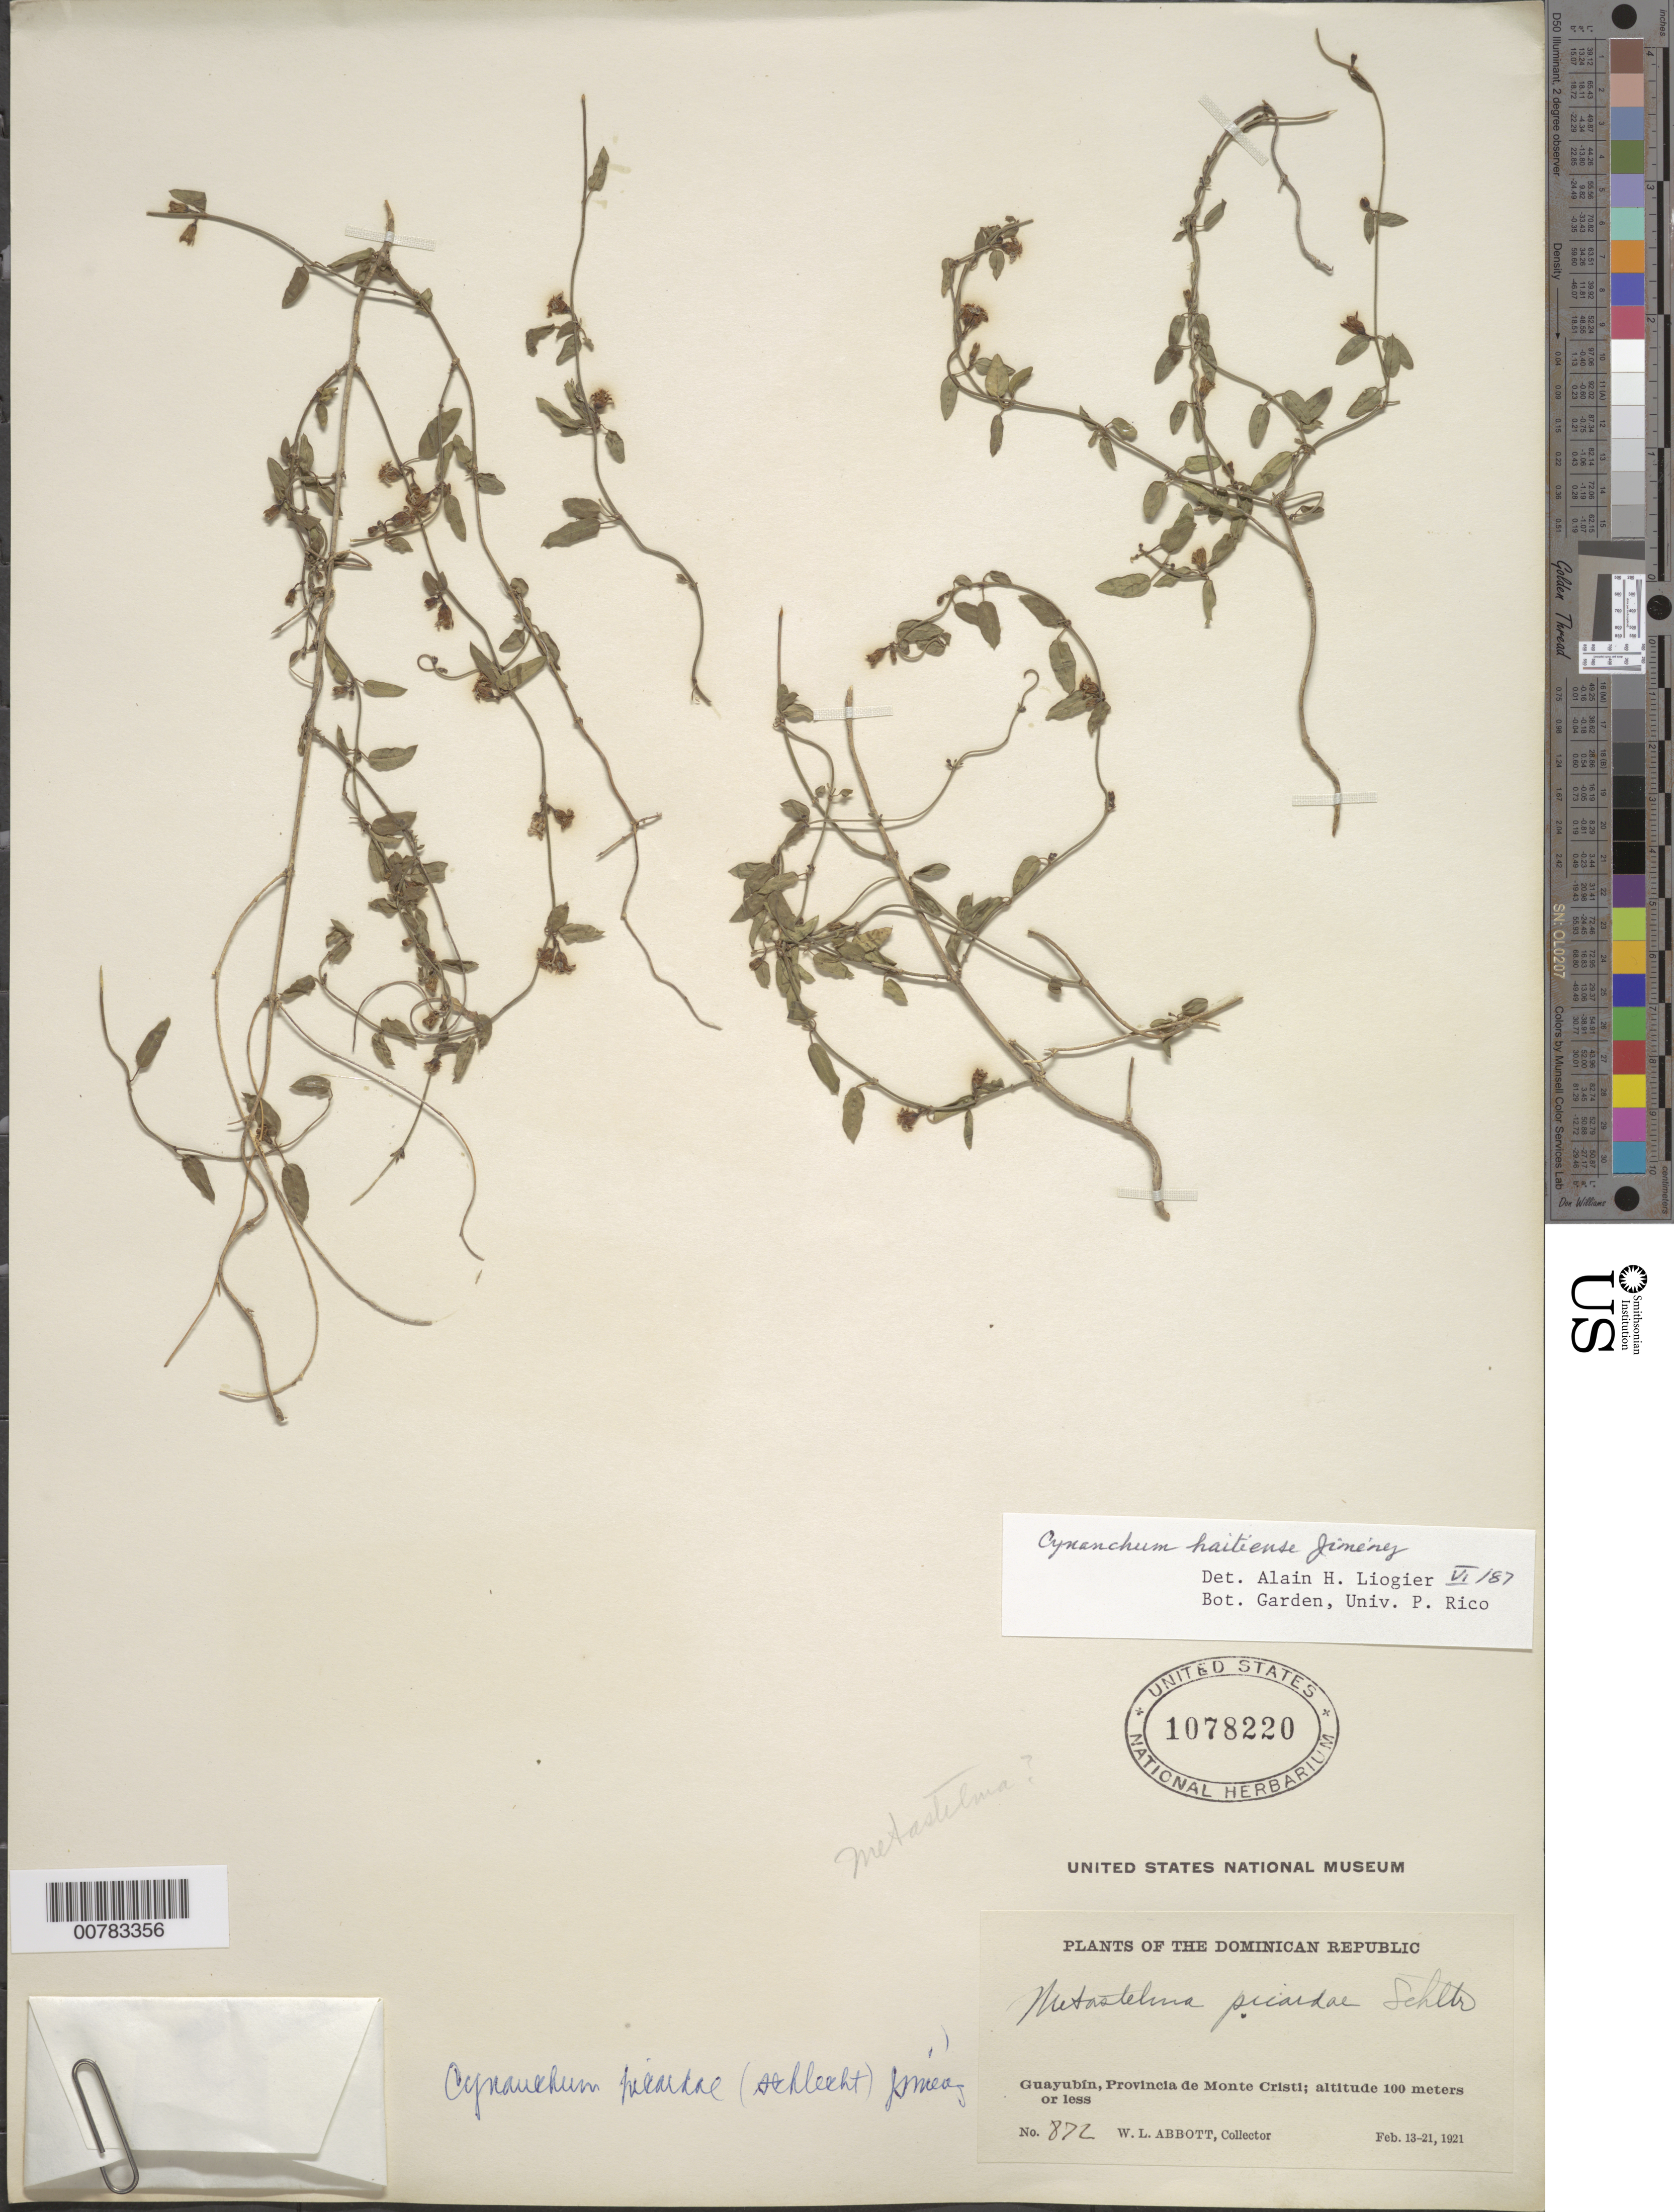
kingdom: Plantae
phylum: Tracheophyta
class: Magnoliopsida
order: Gentianales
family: Apocynaceae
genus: Metastelma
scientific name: Metastelma astephanoides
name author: Schltr.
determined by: Liogier, Alain H.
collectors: W. L. Abbott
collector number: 872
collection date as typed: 13 Feb 1910 to 21 Feb 1921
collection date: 1910-02-13/1921-02-21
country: Dominican Republic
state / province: Monte Cristi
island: Hispaniola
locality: Guayubin.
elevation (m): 100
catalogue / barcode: US 1078220